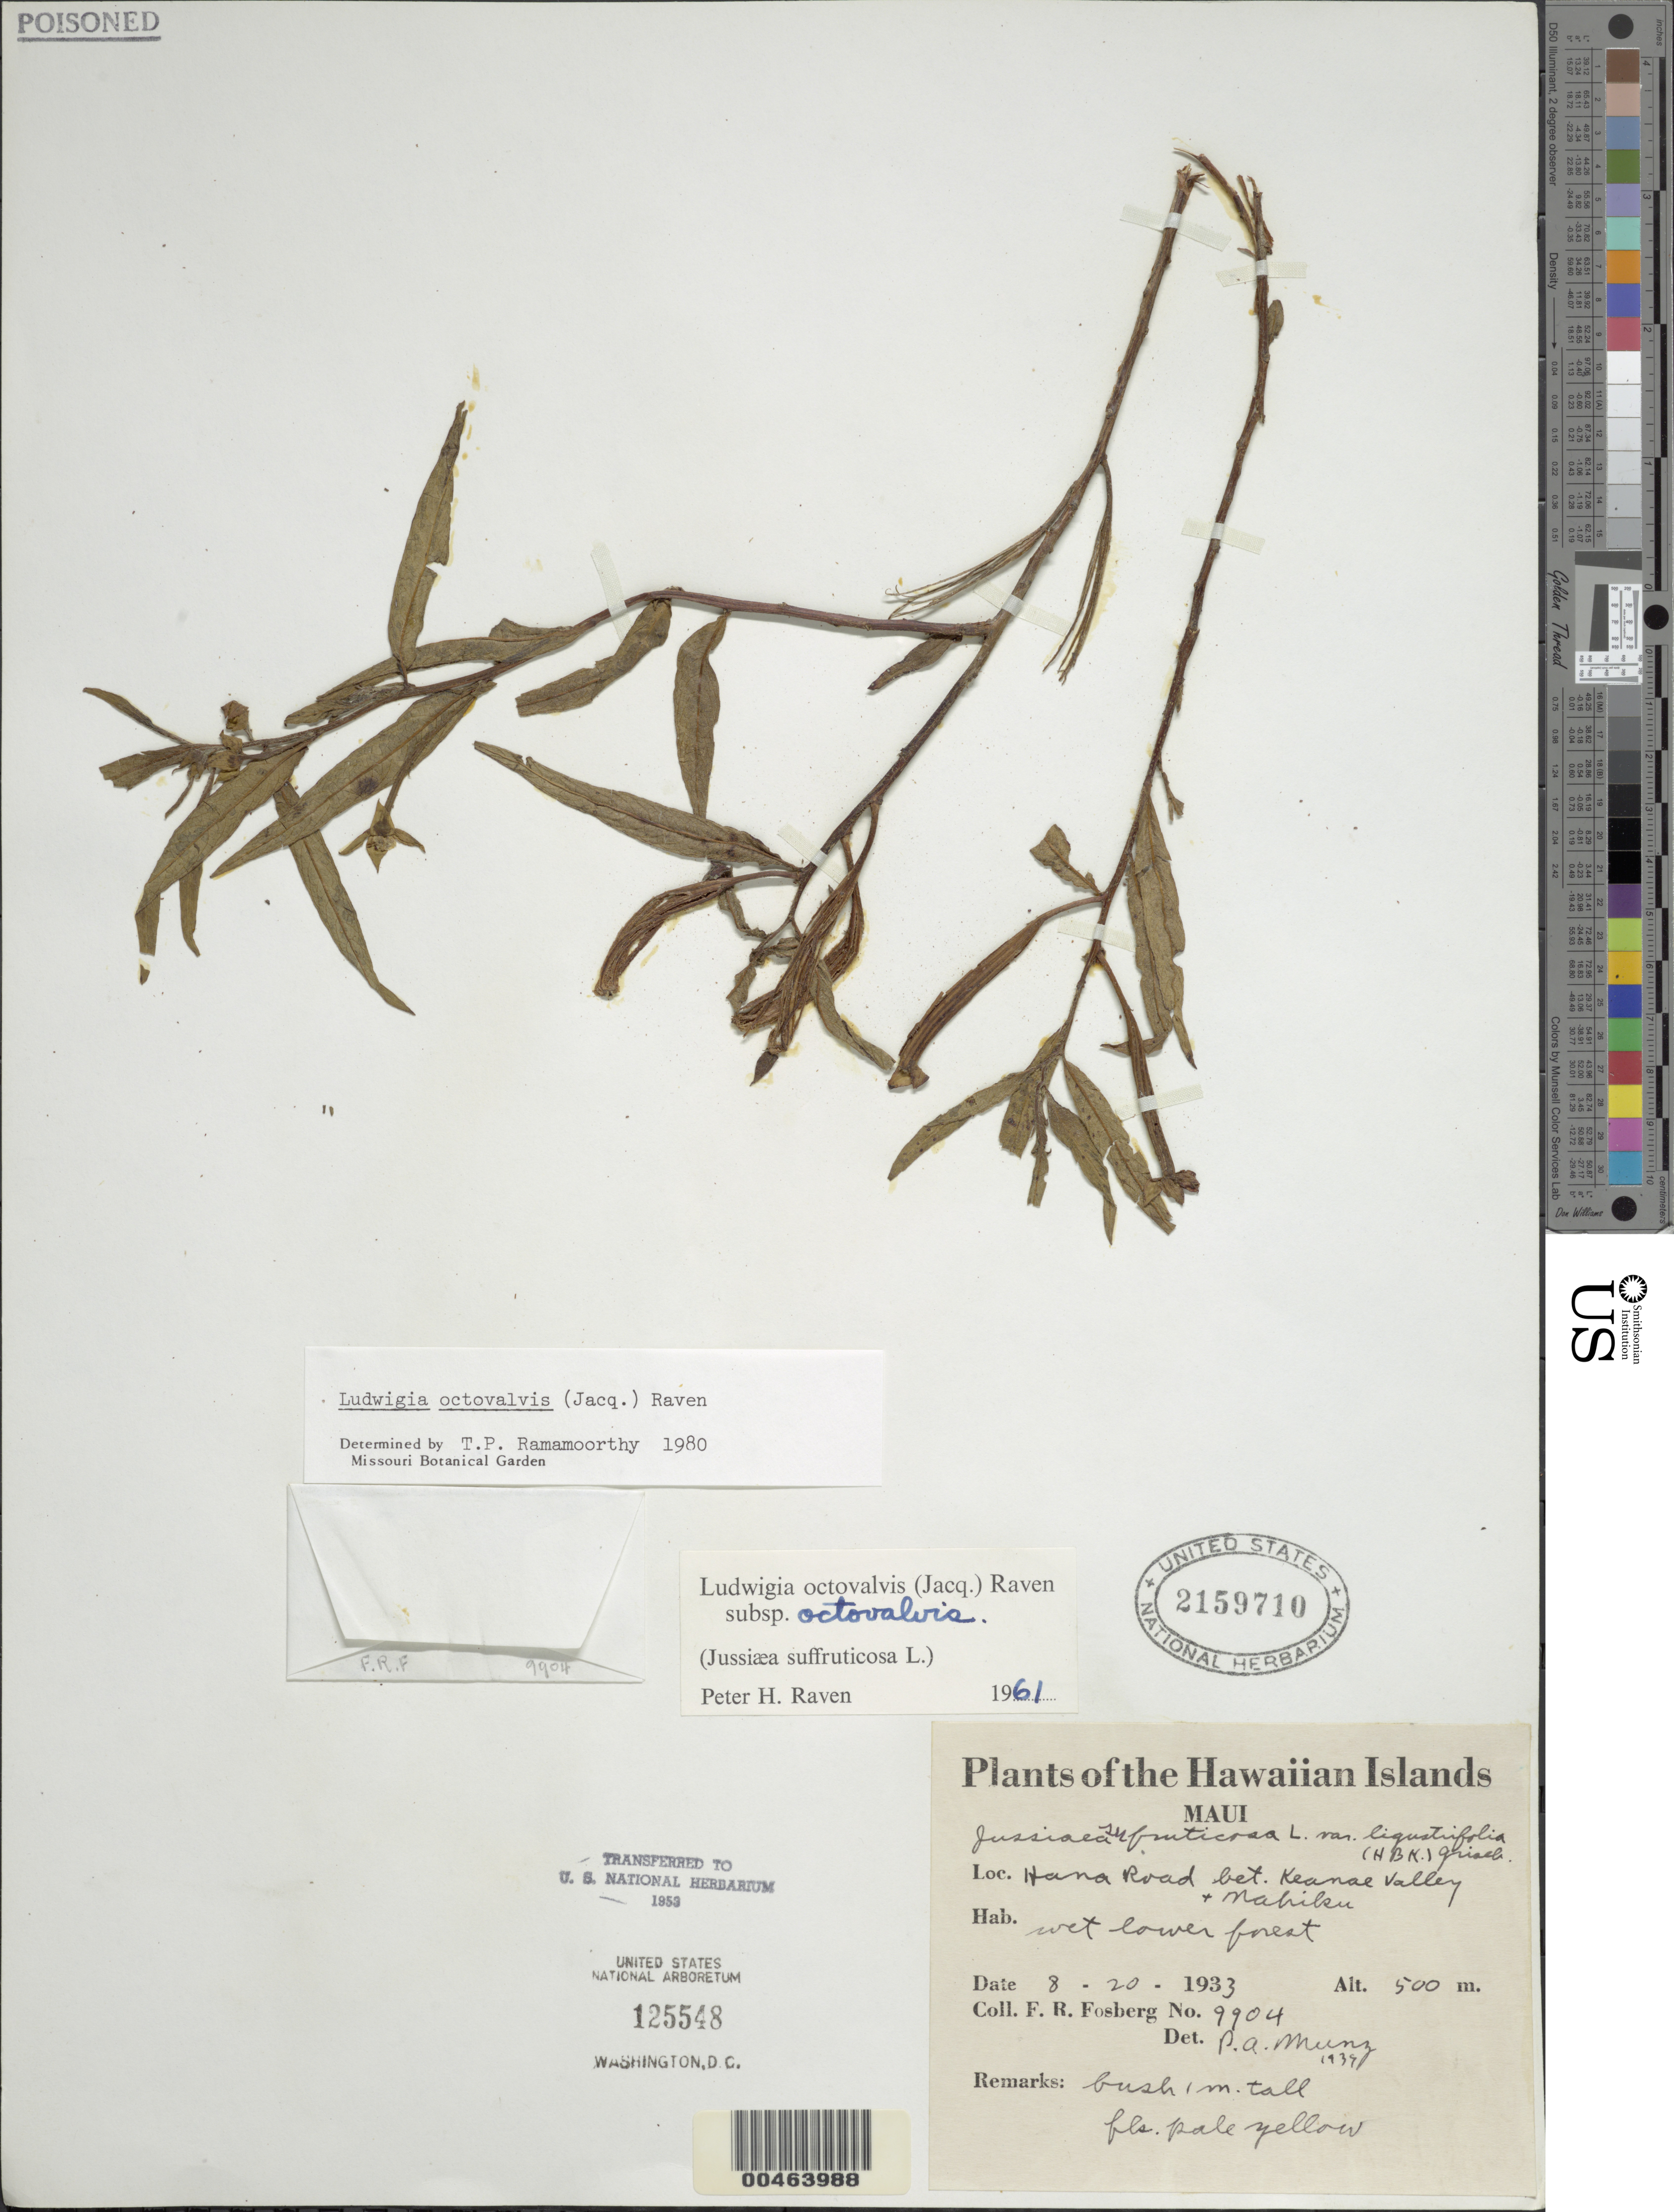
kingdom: Plantae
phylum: Tracheophyta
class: Magnoliopsida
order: Myrtales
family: Onagraceae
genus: Ludwigia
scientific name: Ludwigia octovalvis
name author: (Jacq.) P.H. Raven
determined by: Ramamoorthy, T. P.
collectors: F. R. Fosberg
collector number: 9904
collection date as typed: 20 Aug 1933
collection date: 1933-08-20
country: United States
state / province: Hawaii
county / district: Maui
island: Maui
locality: Hana Road between Keanae Valley and Nahiku.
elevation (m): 500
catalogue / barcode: US 2159710